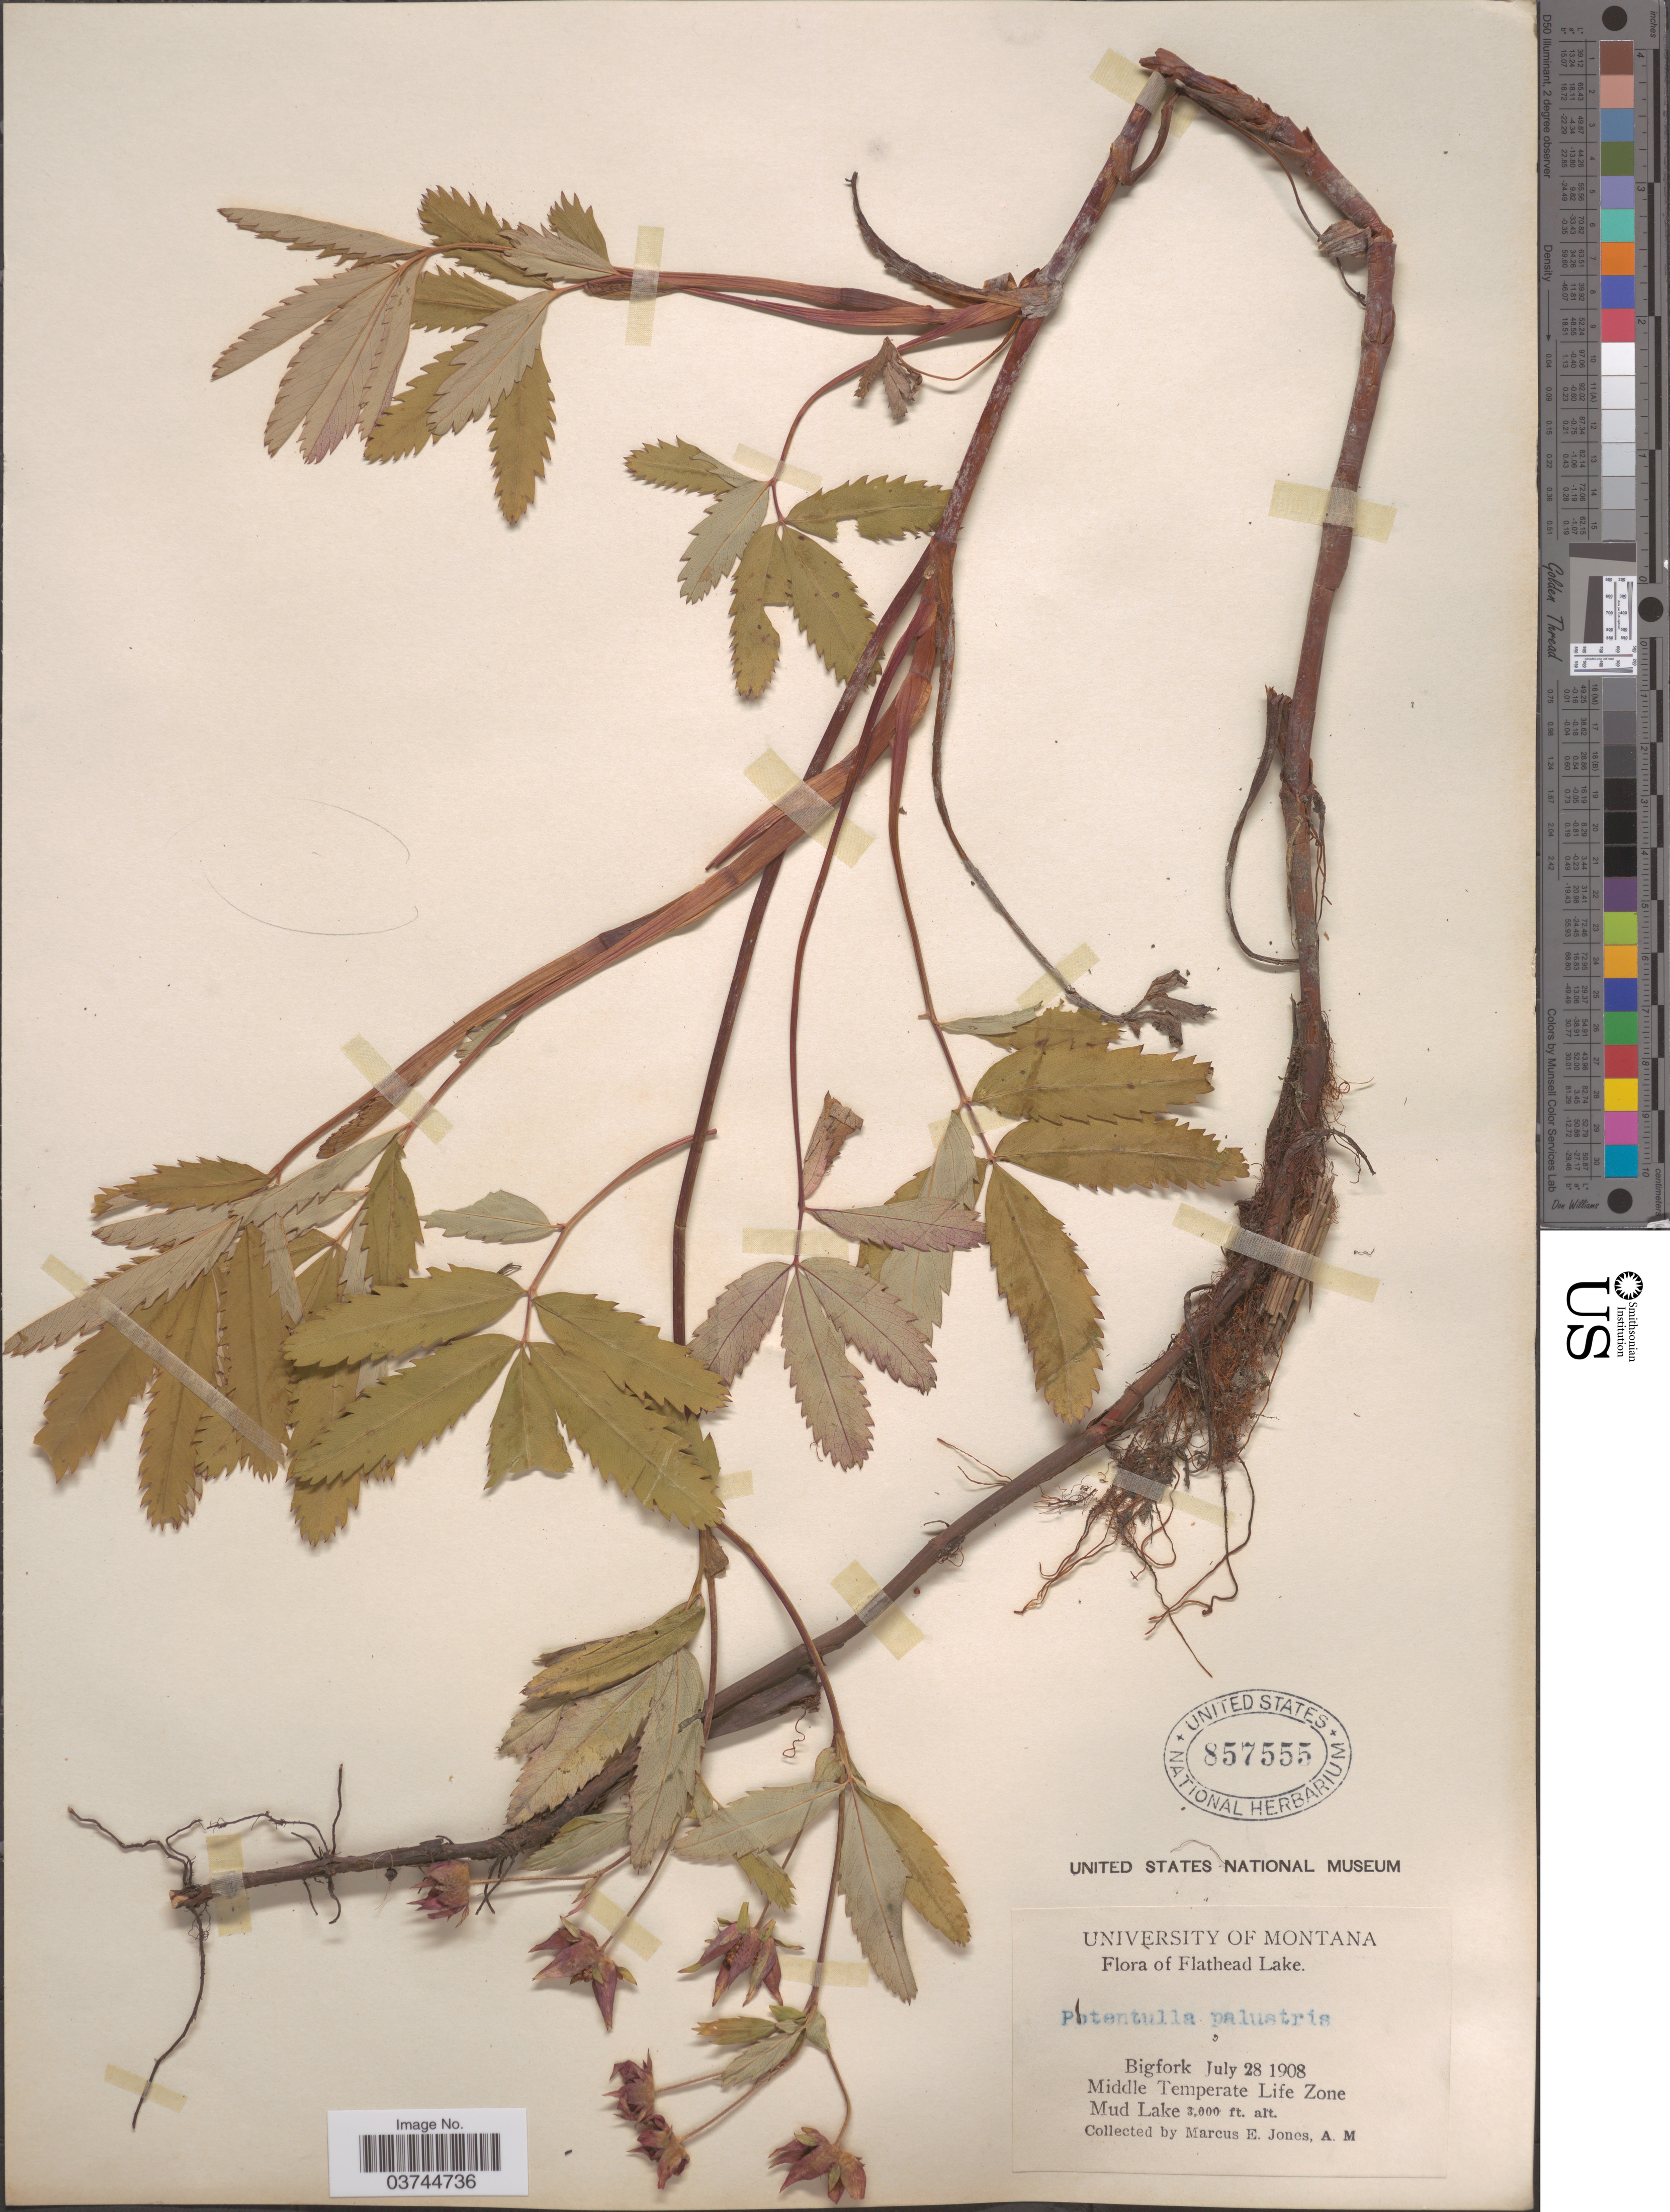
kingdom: Plantae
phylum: Tracheophyta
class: Magnoliopsida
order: Rosales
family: Rosaceae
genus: Comarum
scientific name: Comarum palustre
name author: L.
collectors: M. E. Jones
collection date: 1908-07-28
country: United States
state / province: Montana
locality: Flathead Lake. Bigfork. Middle Temperate Life Zone. Mud Lake.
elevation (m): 914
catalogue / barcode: US 857555